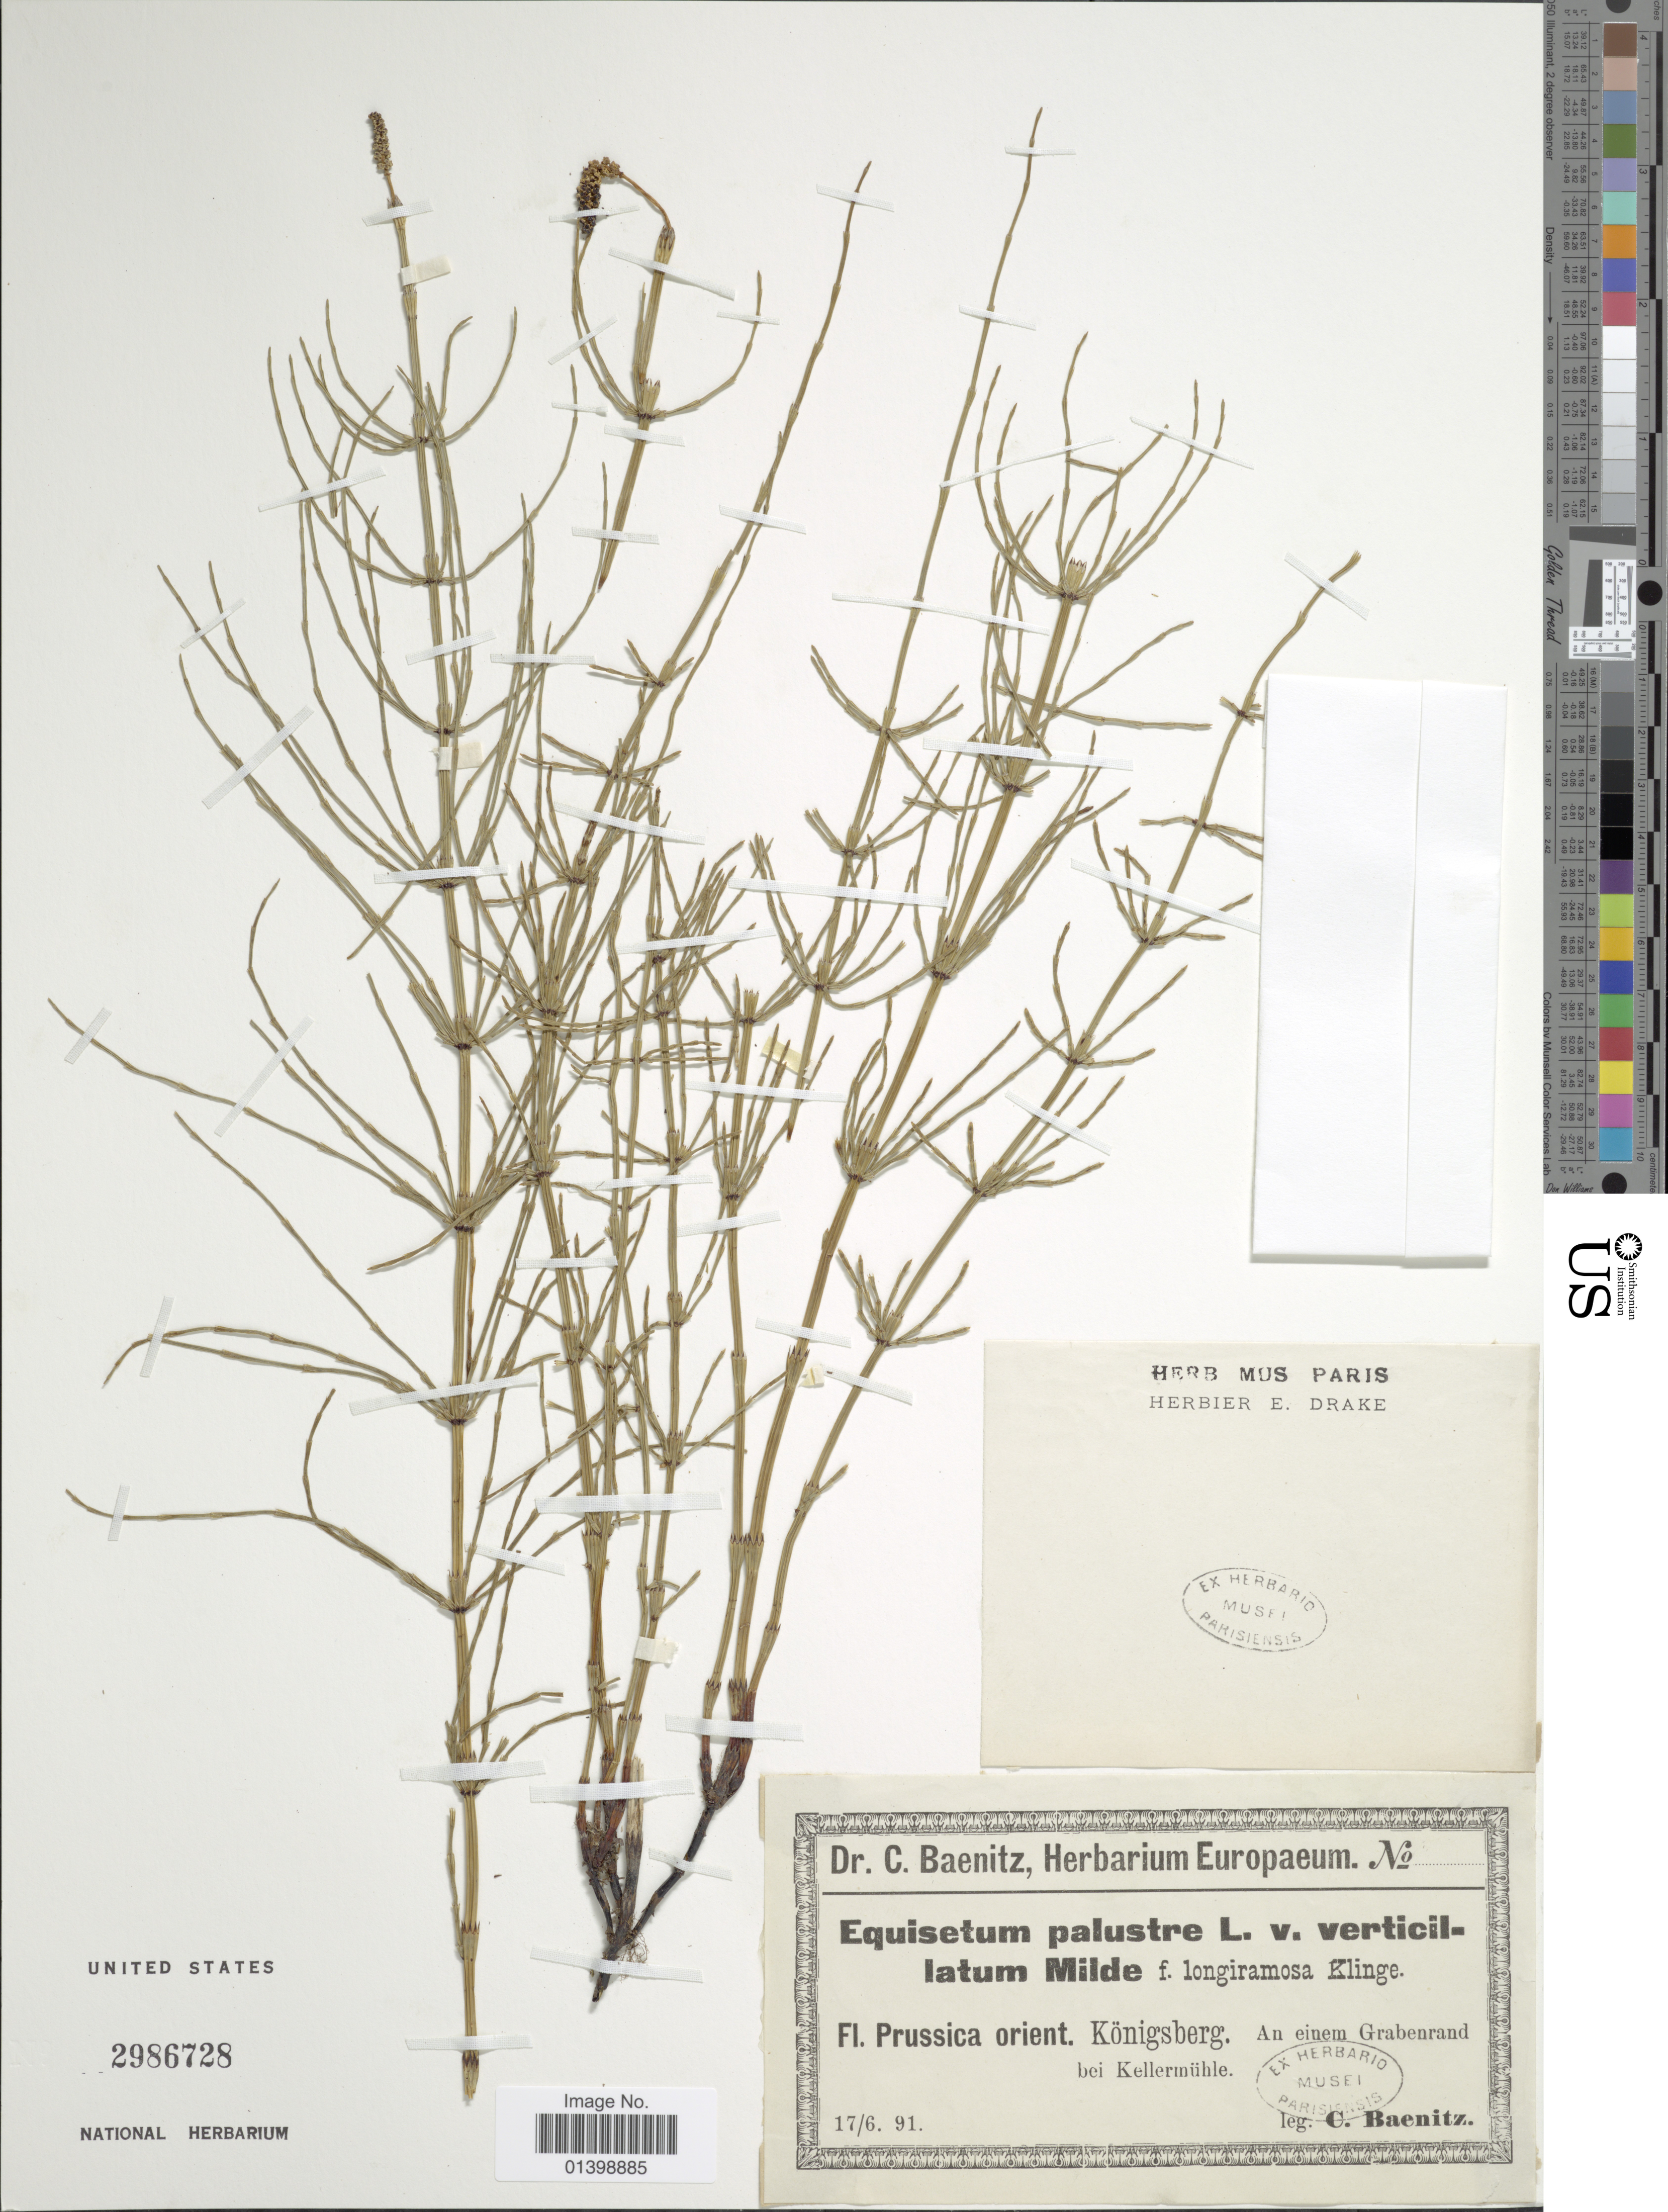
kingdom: Plantae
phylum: Tracheophyta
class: Polypodiopsida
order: Equisetales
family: Equisetaceae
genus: Equisetum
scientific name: Equisetum palustre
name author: L.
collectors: C. G. Baenitz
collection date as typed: Transcribed d/m/y: 17/6/91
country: Russian Federation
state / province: Kaliningrad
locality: Prussica orient. Königsberg, An einem Grabenrand bei Kellermühle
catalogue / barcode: US 2986728